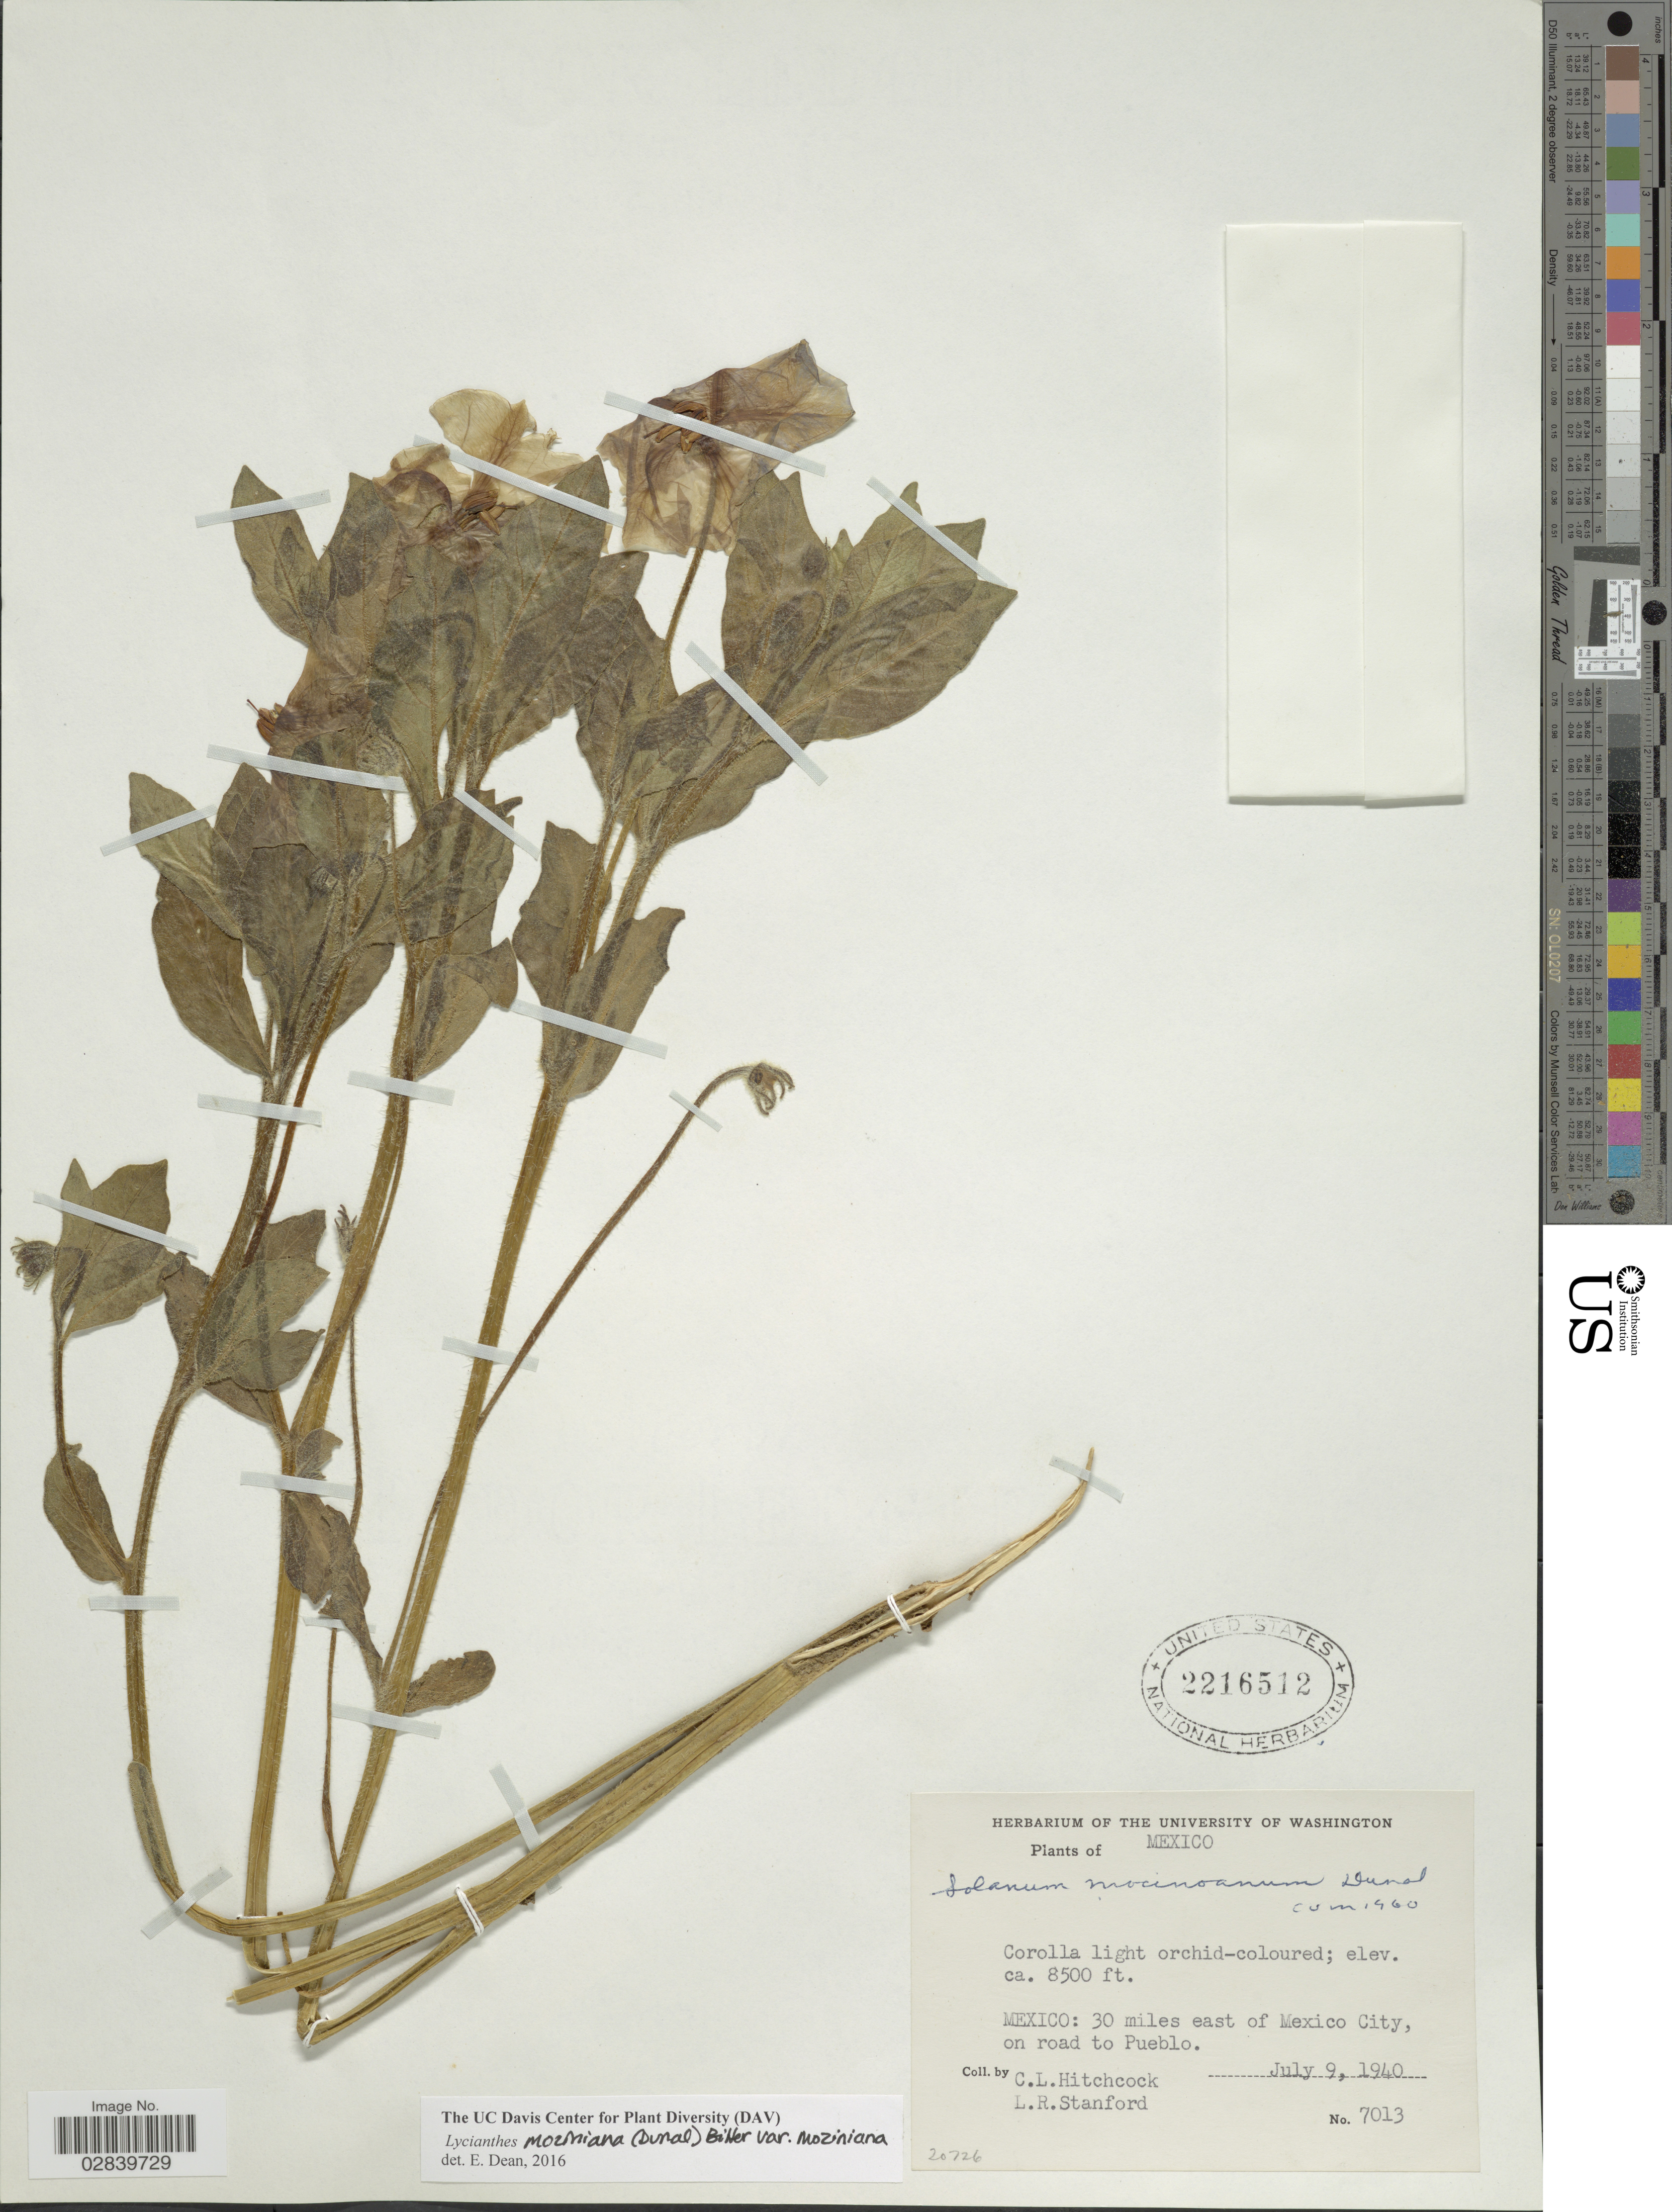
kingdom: Plantae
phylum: Tracheophyta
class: Magnoliopsida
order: Solanales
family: Solanaceae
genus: Lycianthes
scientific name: Lycianthes moziniana var. oaxacana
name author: E. Dean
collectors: C. L. Hitchcock & L. R. Stanford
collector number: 7013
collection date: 1940-07-09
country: Mexico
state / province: México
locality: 30 miles east of Mexico City, on road to Pueblo.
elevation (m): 2591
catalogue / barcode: US 2216512